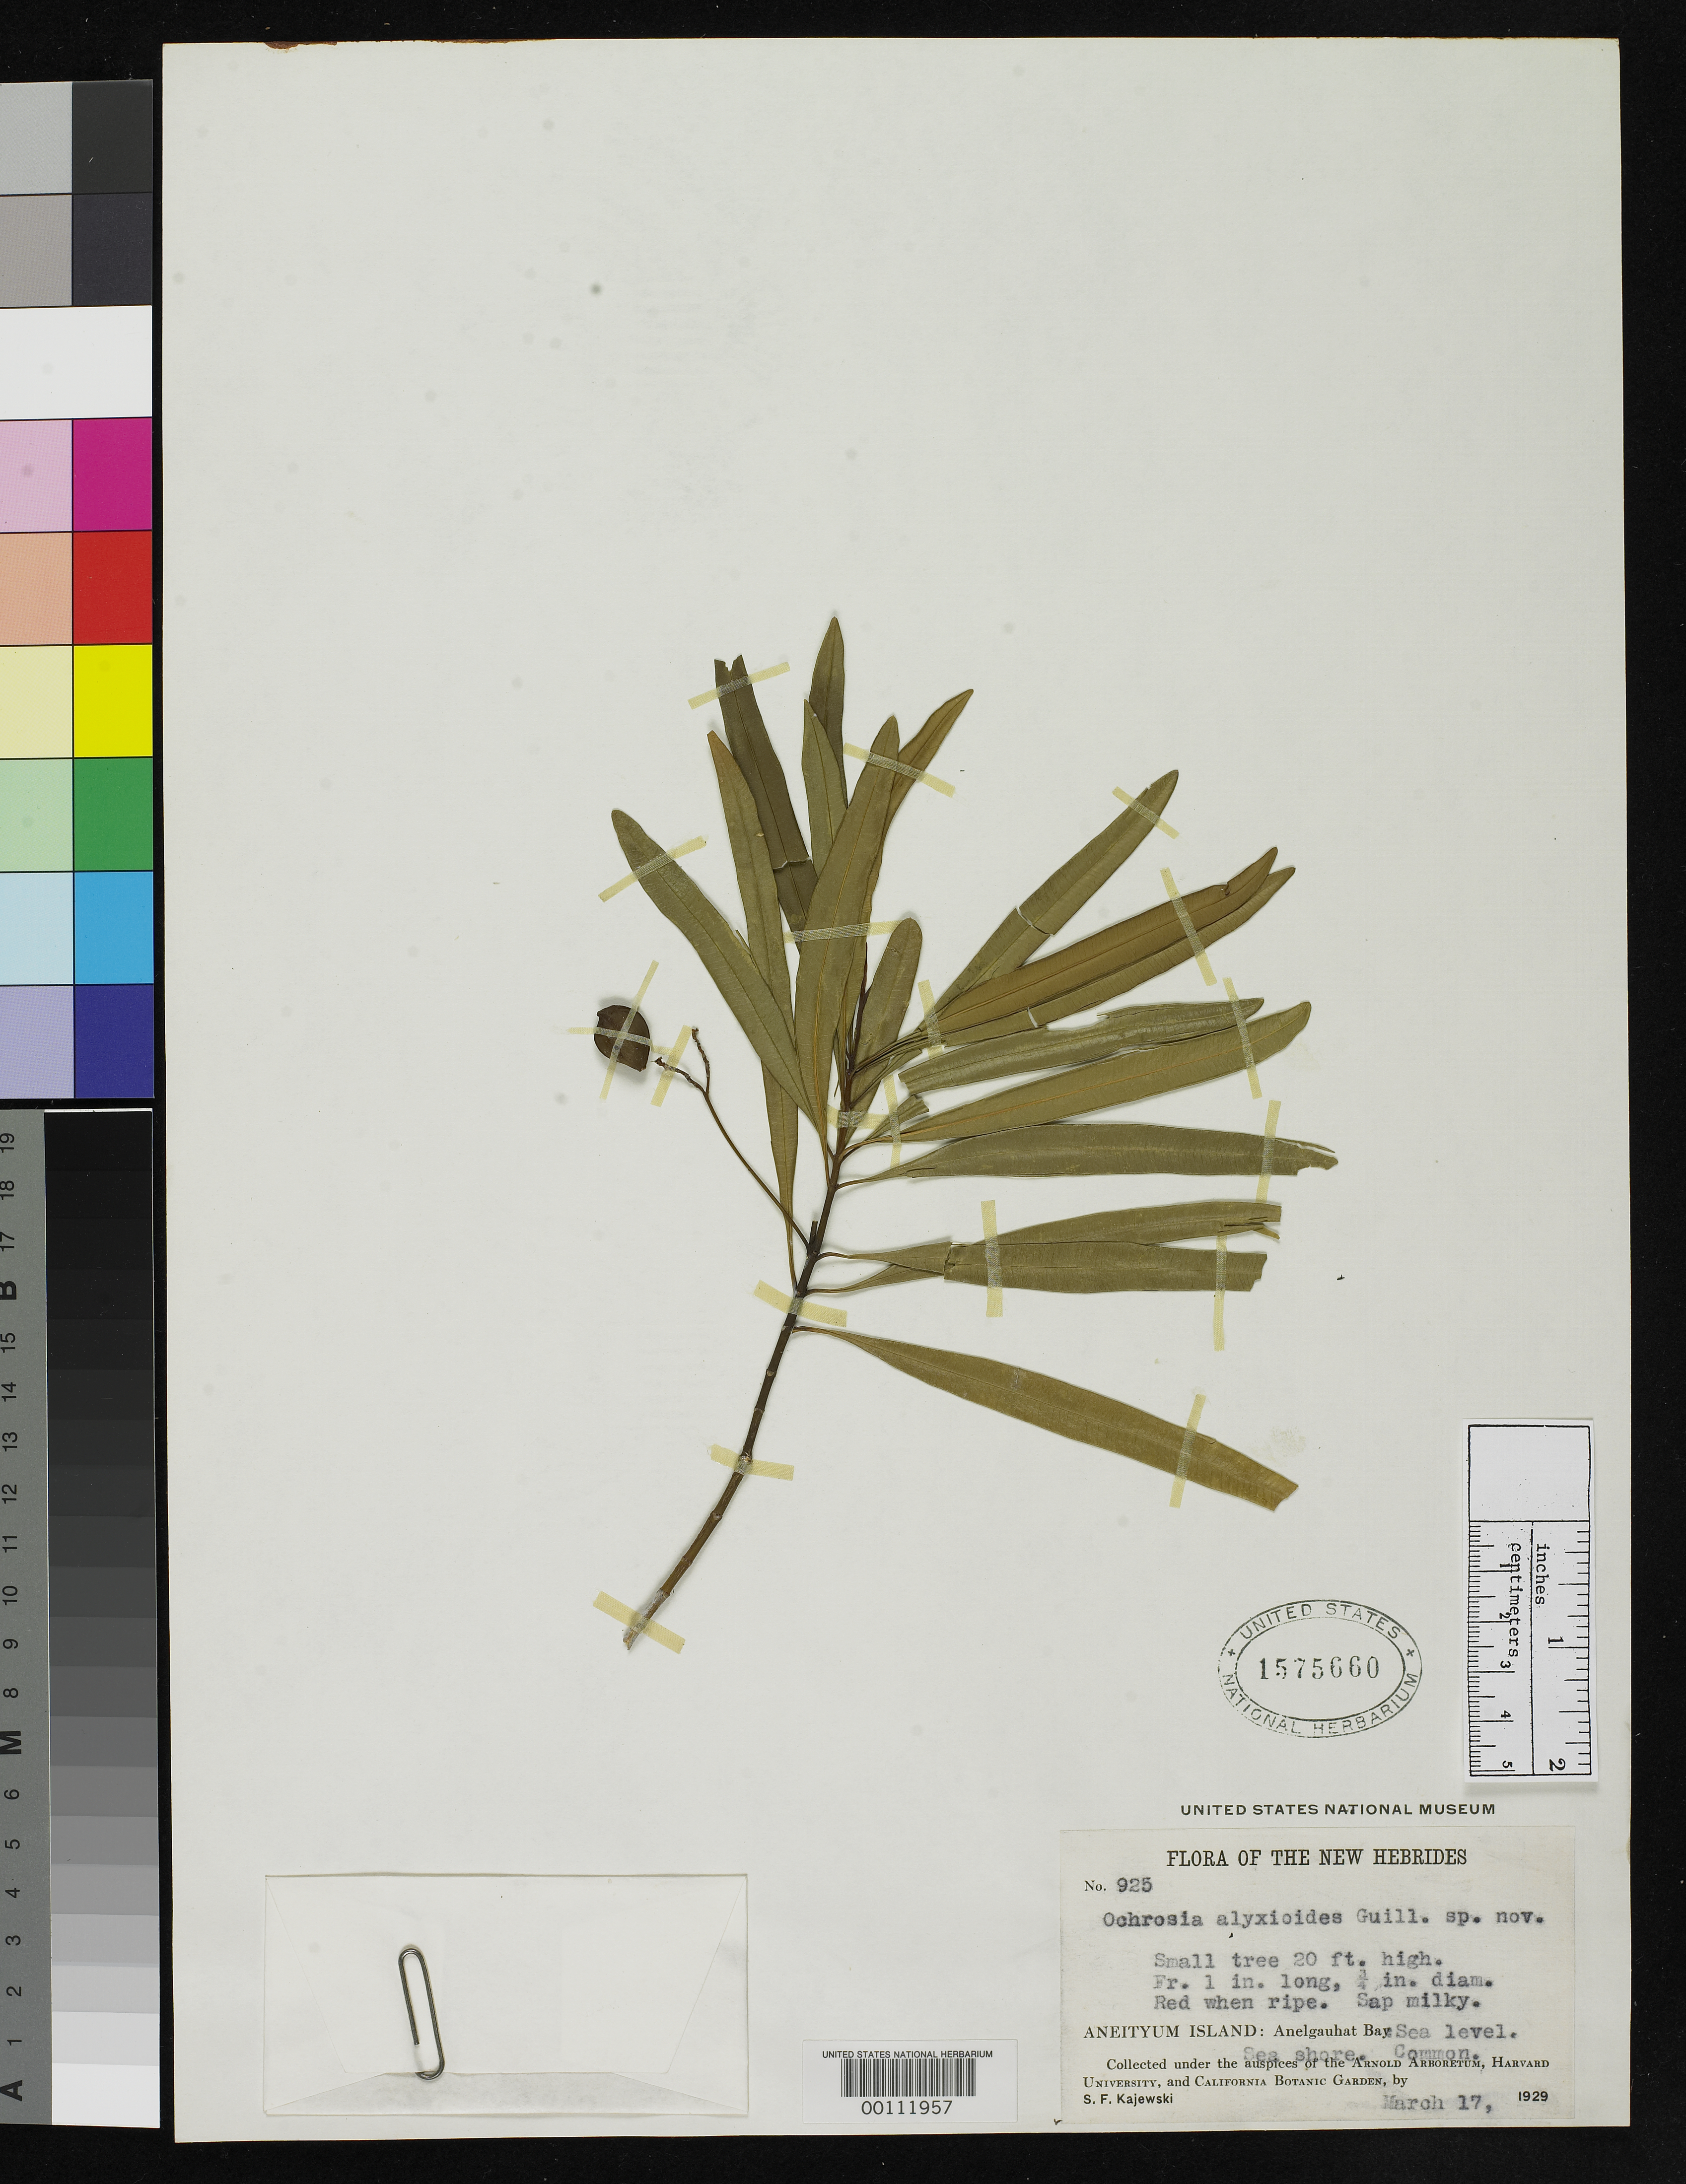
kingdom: Plantae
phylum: Tracheophyta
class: Magnoliopsida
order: Gentianales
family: Apocynaceae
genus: Ochrosia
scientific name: Ochrosia alyxioides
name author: Guillaumin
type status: Isotype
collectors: S. Kajewski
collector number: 925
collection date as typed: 17 Mar 1929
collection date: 1929-03-17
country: Vanuatu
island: Anatom [Aneityum]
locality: Anelgauhat Bay.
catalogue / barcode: US 1575660